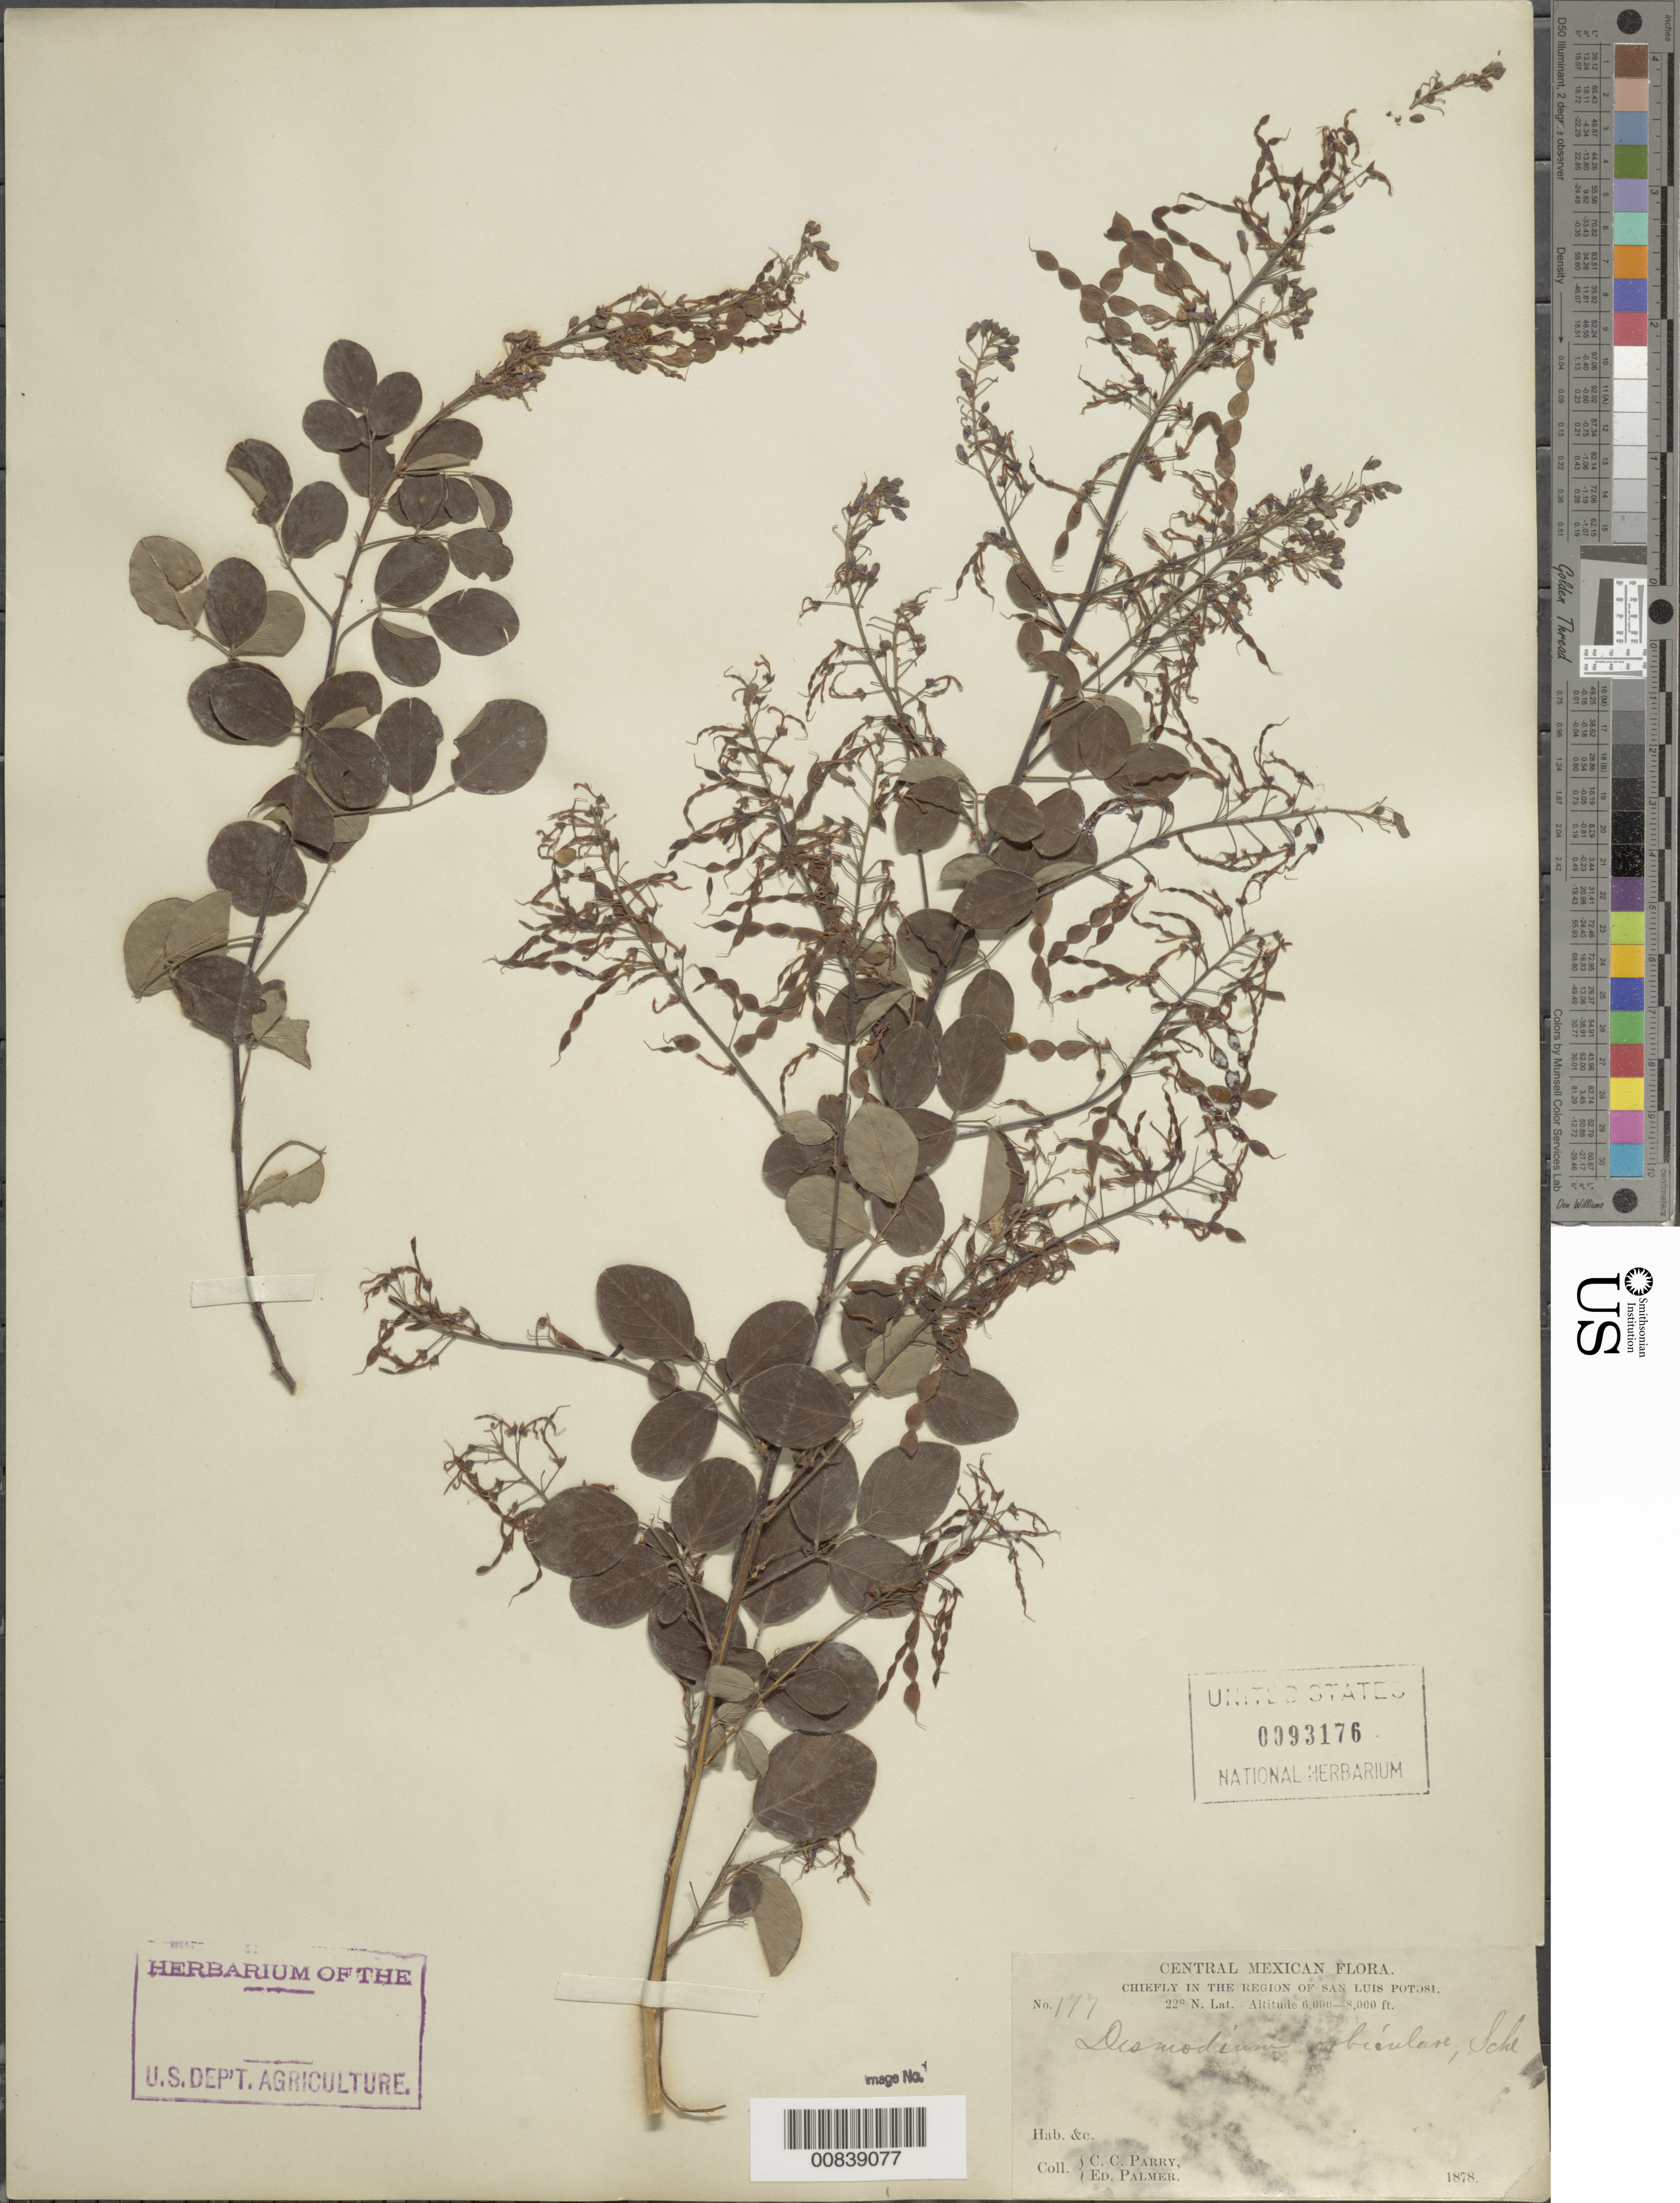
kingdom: Plantae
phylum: Tracheophyta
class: Magnoliopsida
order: Fabales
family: Fabaceae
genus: Desmodium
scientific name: Desmodium orbiculare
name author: Schltdl.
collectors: C. C. Parry & E. Palmer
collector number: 177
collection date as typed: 1878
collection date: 1878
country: Mexico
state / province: San Luis Potosí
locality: Chiefly in the region of San Luis Potosí.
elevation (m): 1829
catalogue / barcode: US 93176